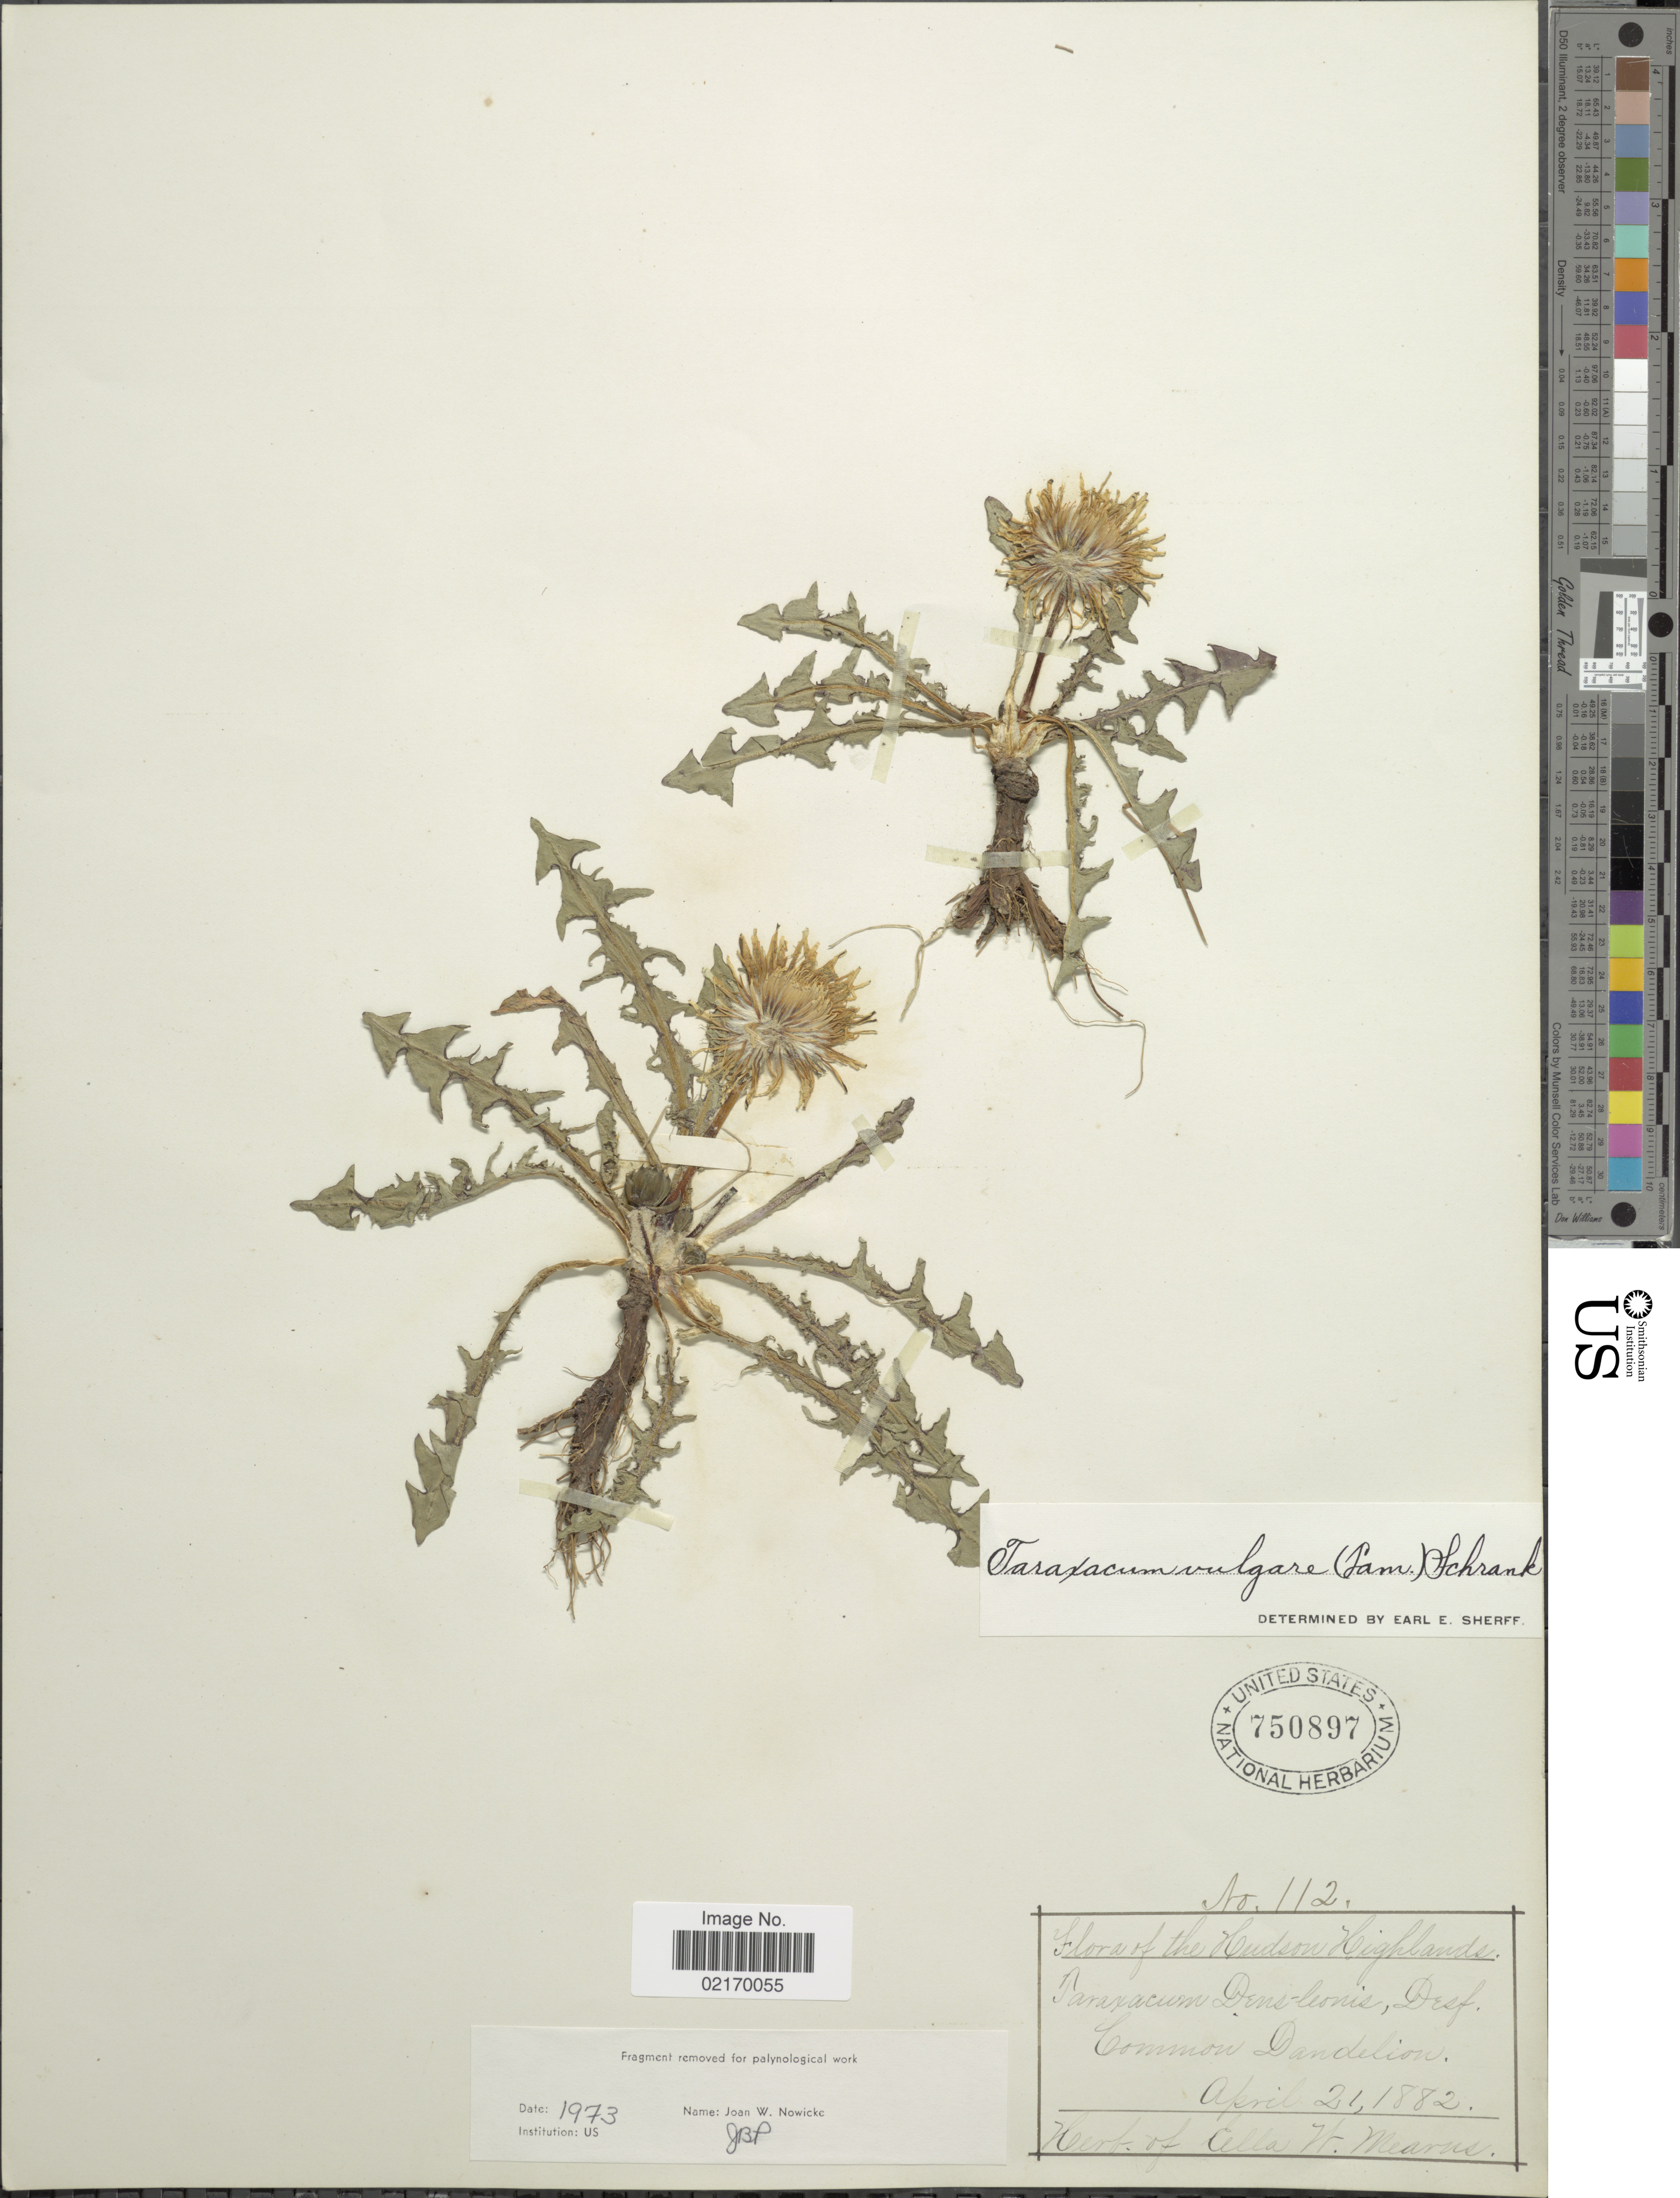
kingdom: Plantae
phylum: Tracheophyta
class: Magnoliopsida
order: Asterales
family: Asteraceae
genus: Taraxacum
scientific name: Taraxacum officinale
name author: G.H. Weber ex F.H. Wigg.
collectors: E. W. Mearns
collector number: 112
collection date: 1882-04-21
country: United States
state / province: New York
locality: Hudson Highlands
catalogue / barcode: US 750897